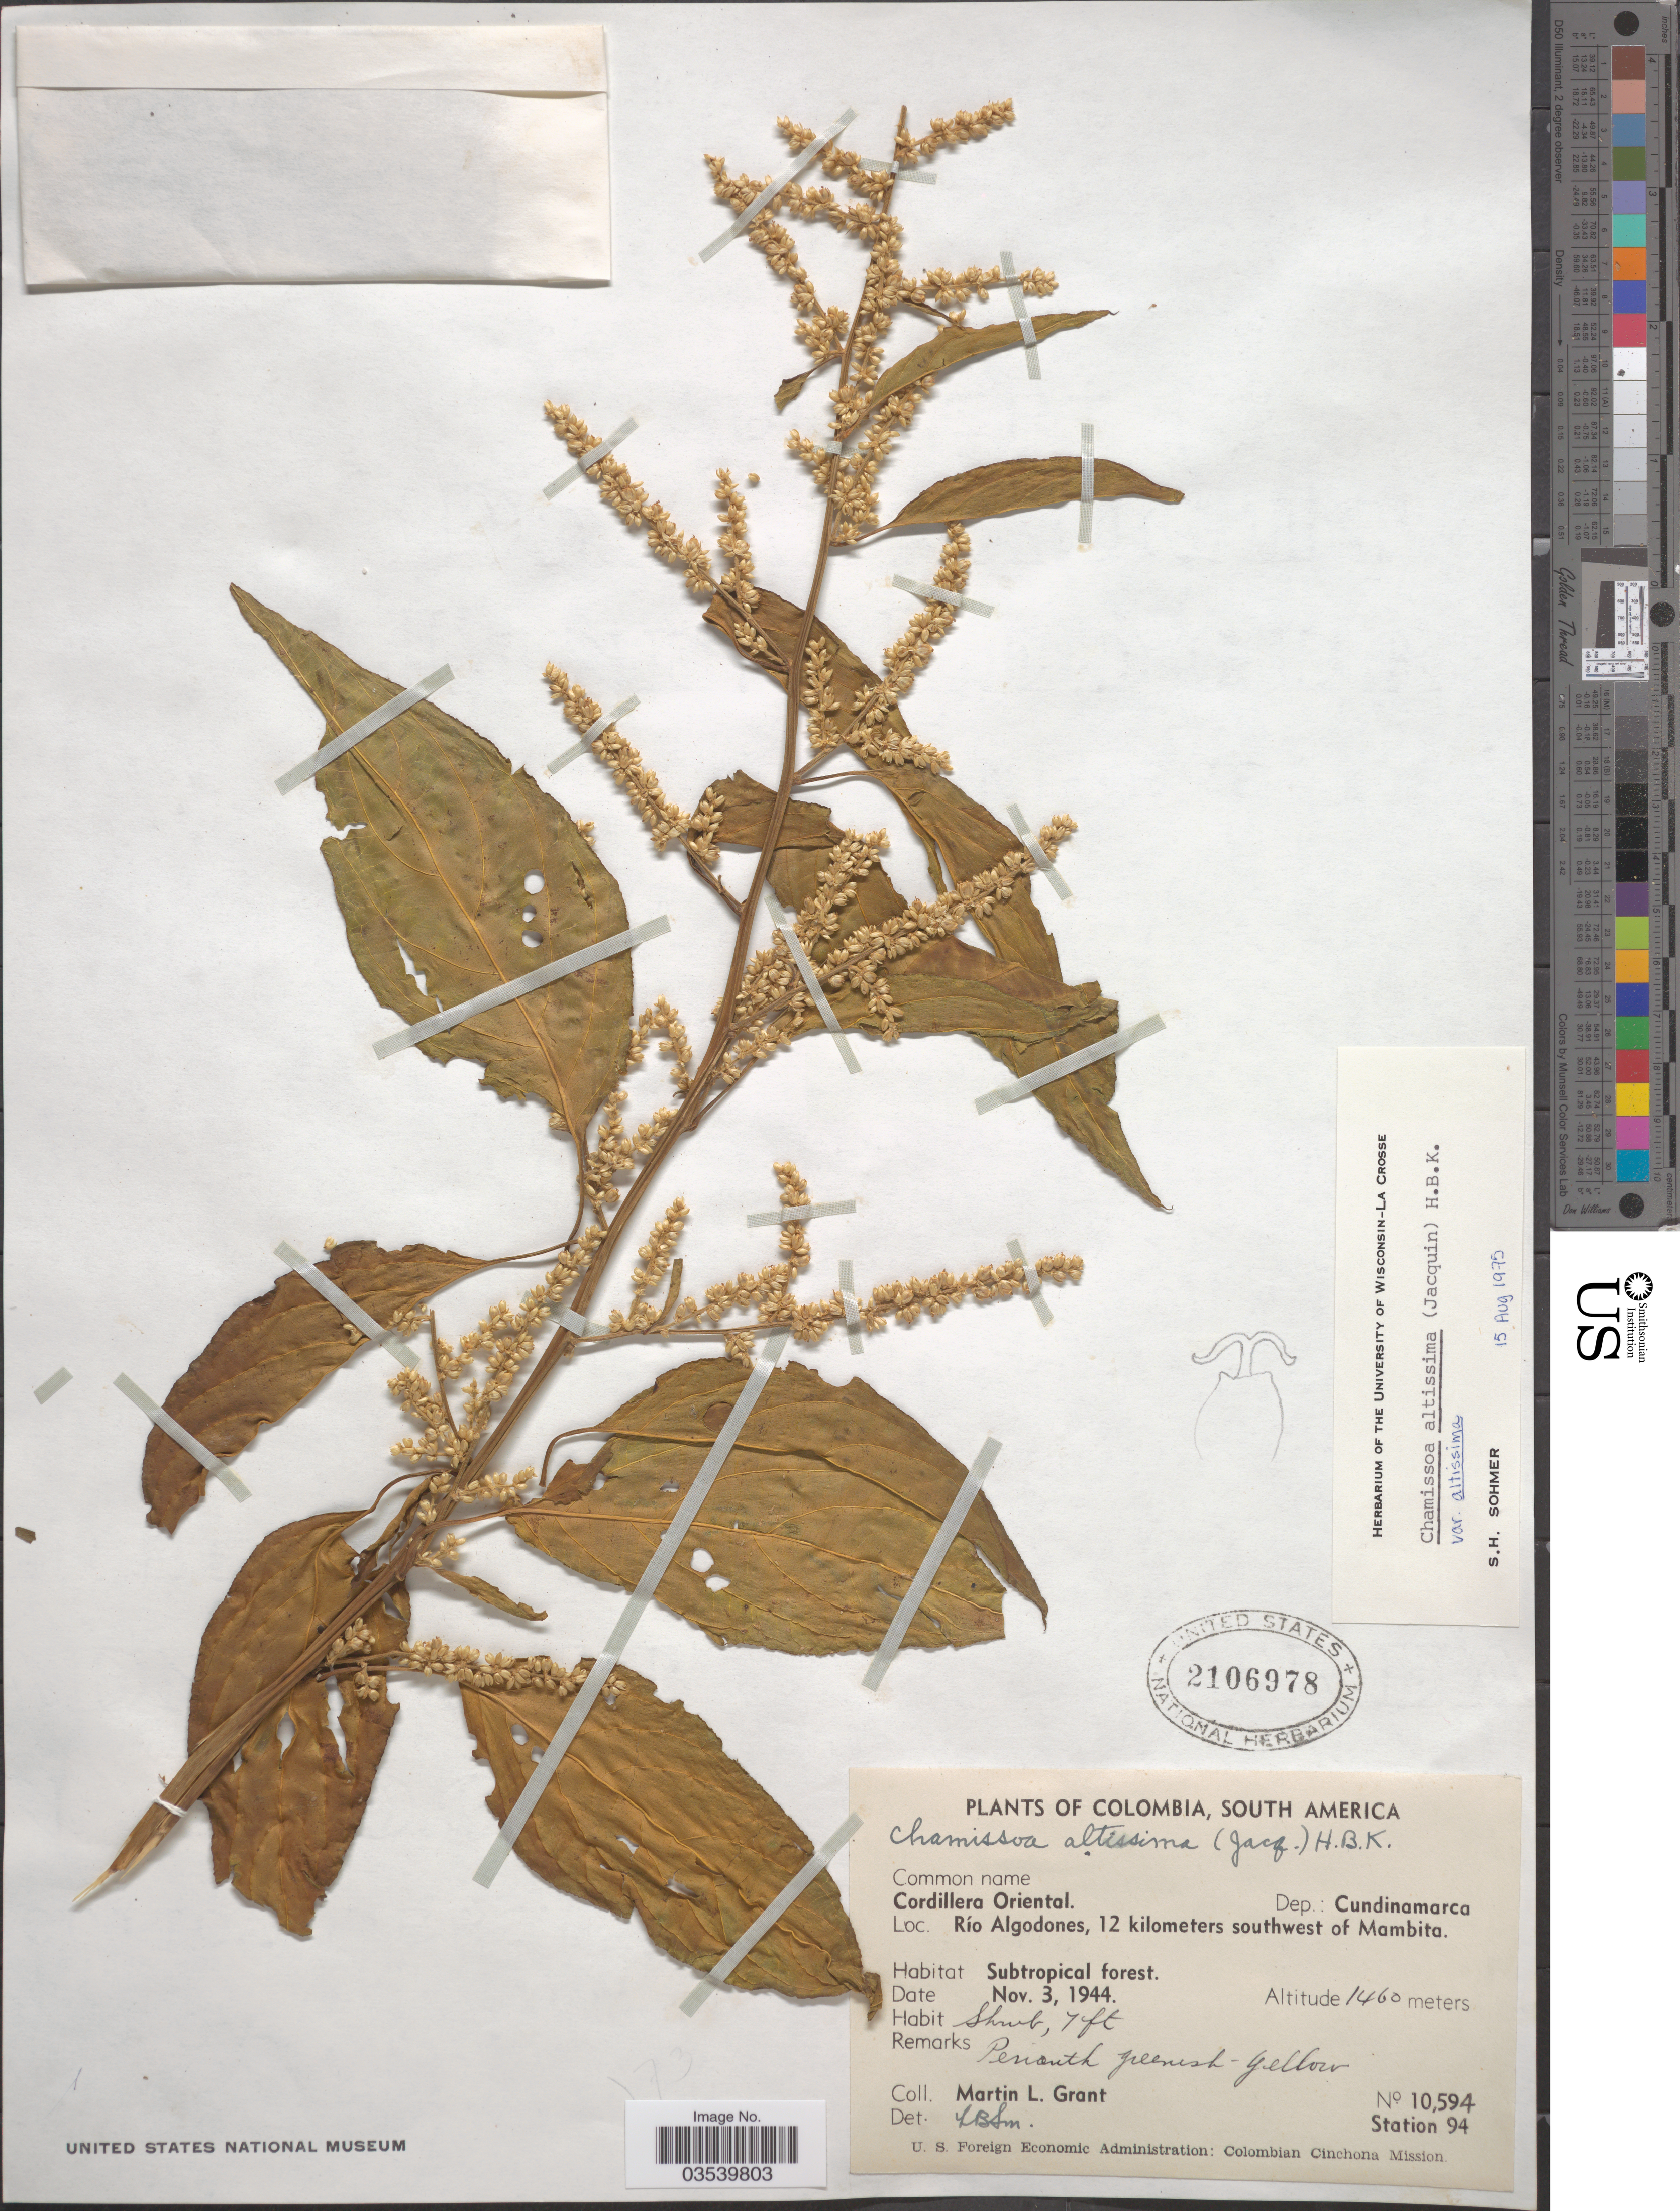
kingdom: Plantae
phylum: Tracheophyta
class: Magnoliopsida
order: Caryophyllales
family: Amaranthaceae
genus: Chamissoa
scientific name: Chamissoa altissima var. altissima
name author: (Jacq.) Kunth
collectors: M. L. Grant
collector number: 10594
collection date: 1944-11-03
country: Colombia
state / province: Cundinamarca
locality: Cordillera Oriental. Dep.: Cundinamarca. Río Algodones, 12 kilometers southwest of Mambita. Station 94.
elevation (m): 1460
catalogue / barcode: US 2106978